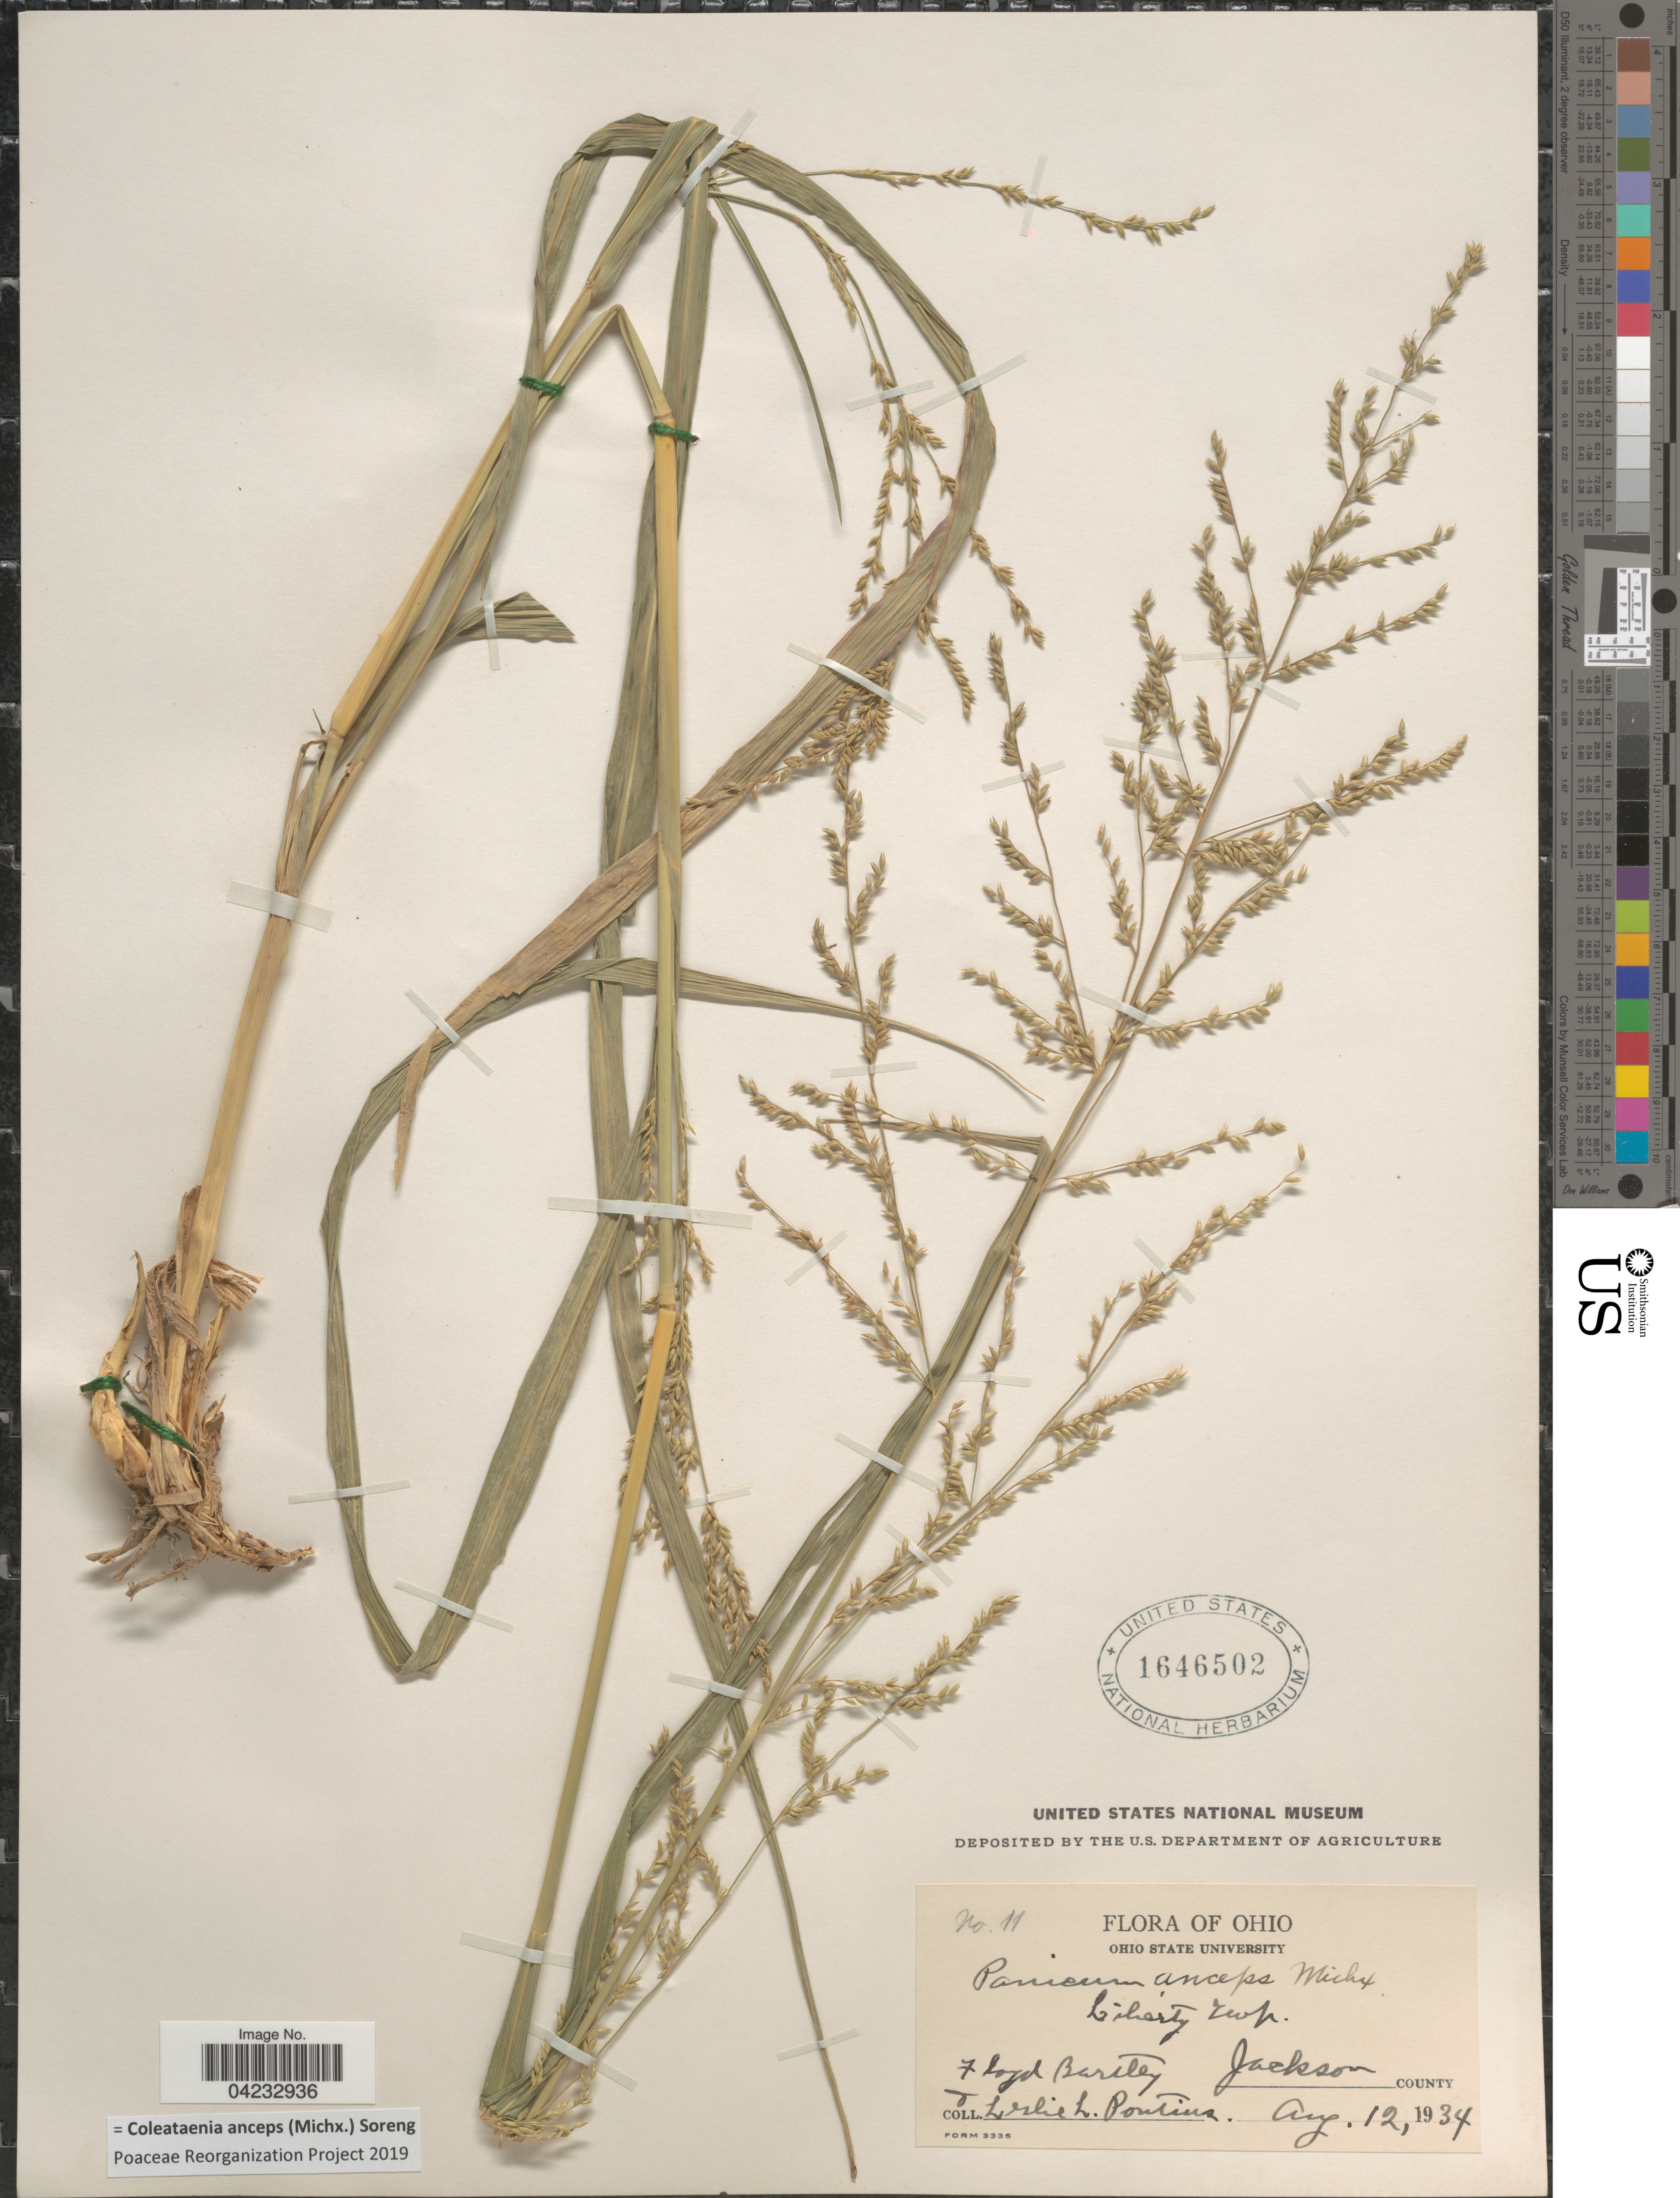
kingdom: Plantae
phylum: Tracheophyta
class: Liliopsida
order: Poales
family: Poaceae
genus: Coleataenia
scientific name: Coleataenia anceps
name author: (Michx.) Soreng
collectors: F. Bartley & L. Pontius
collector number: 11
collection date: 1934-08-12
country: United States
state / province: Ohio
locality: Liberty Twp. Jackson County.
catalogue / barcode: US 1646502